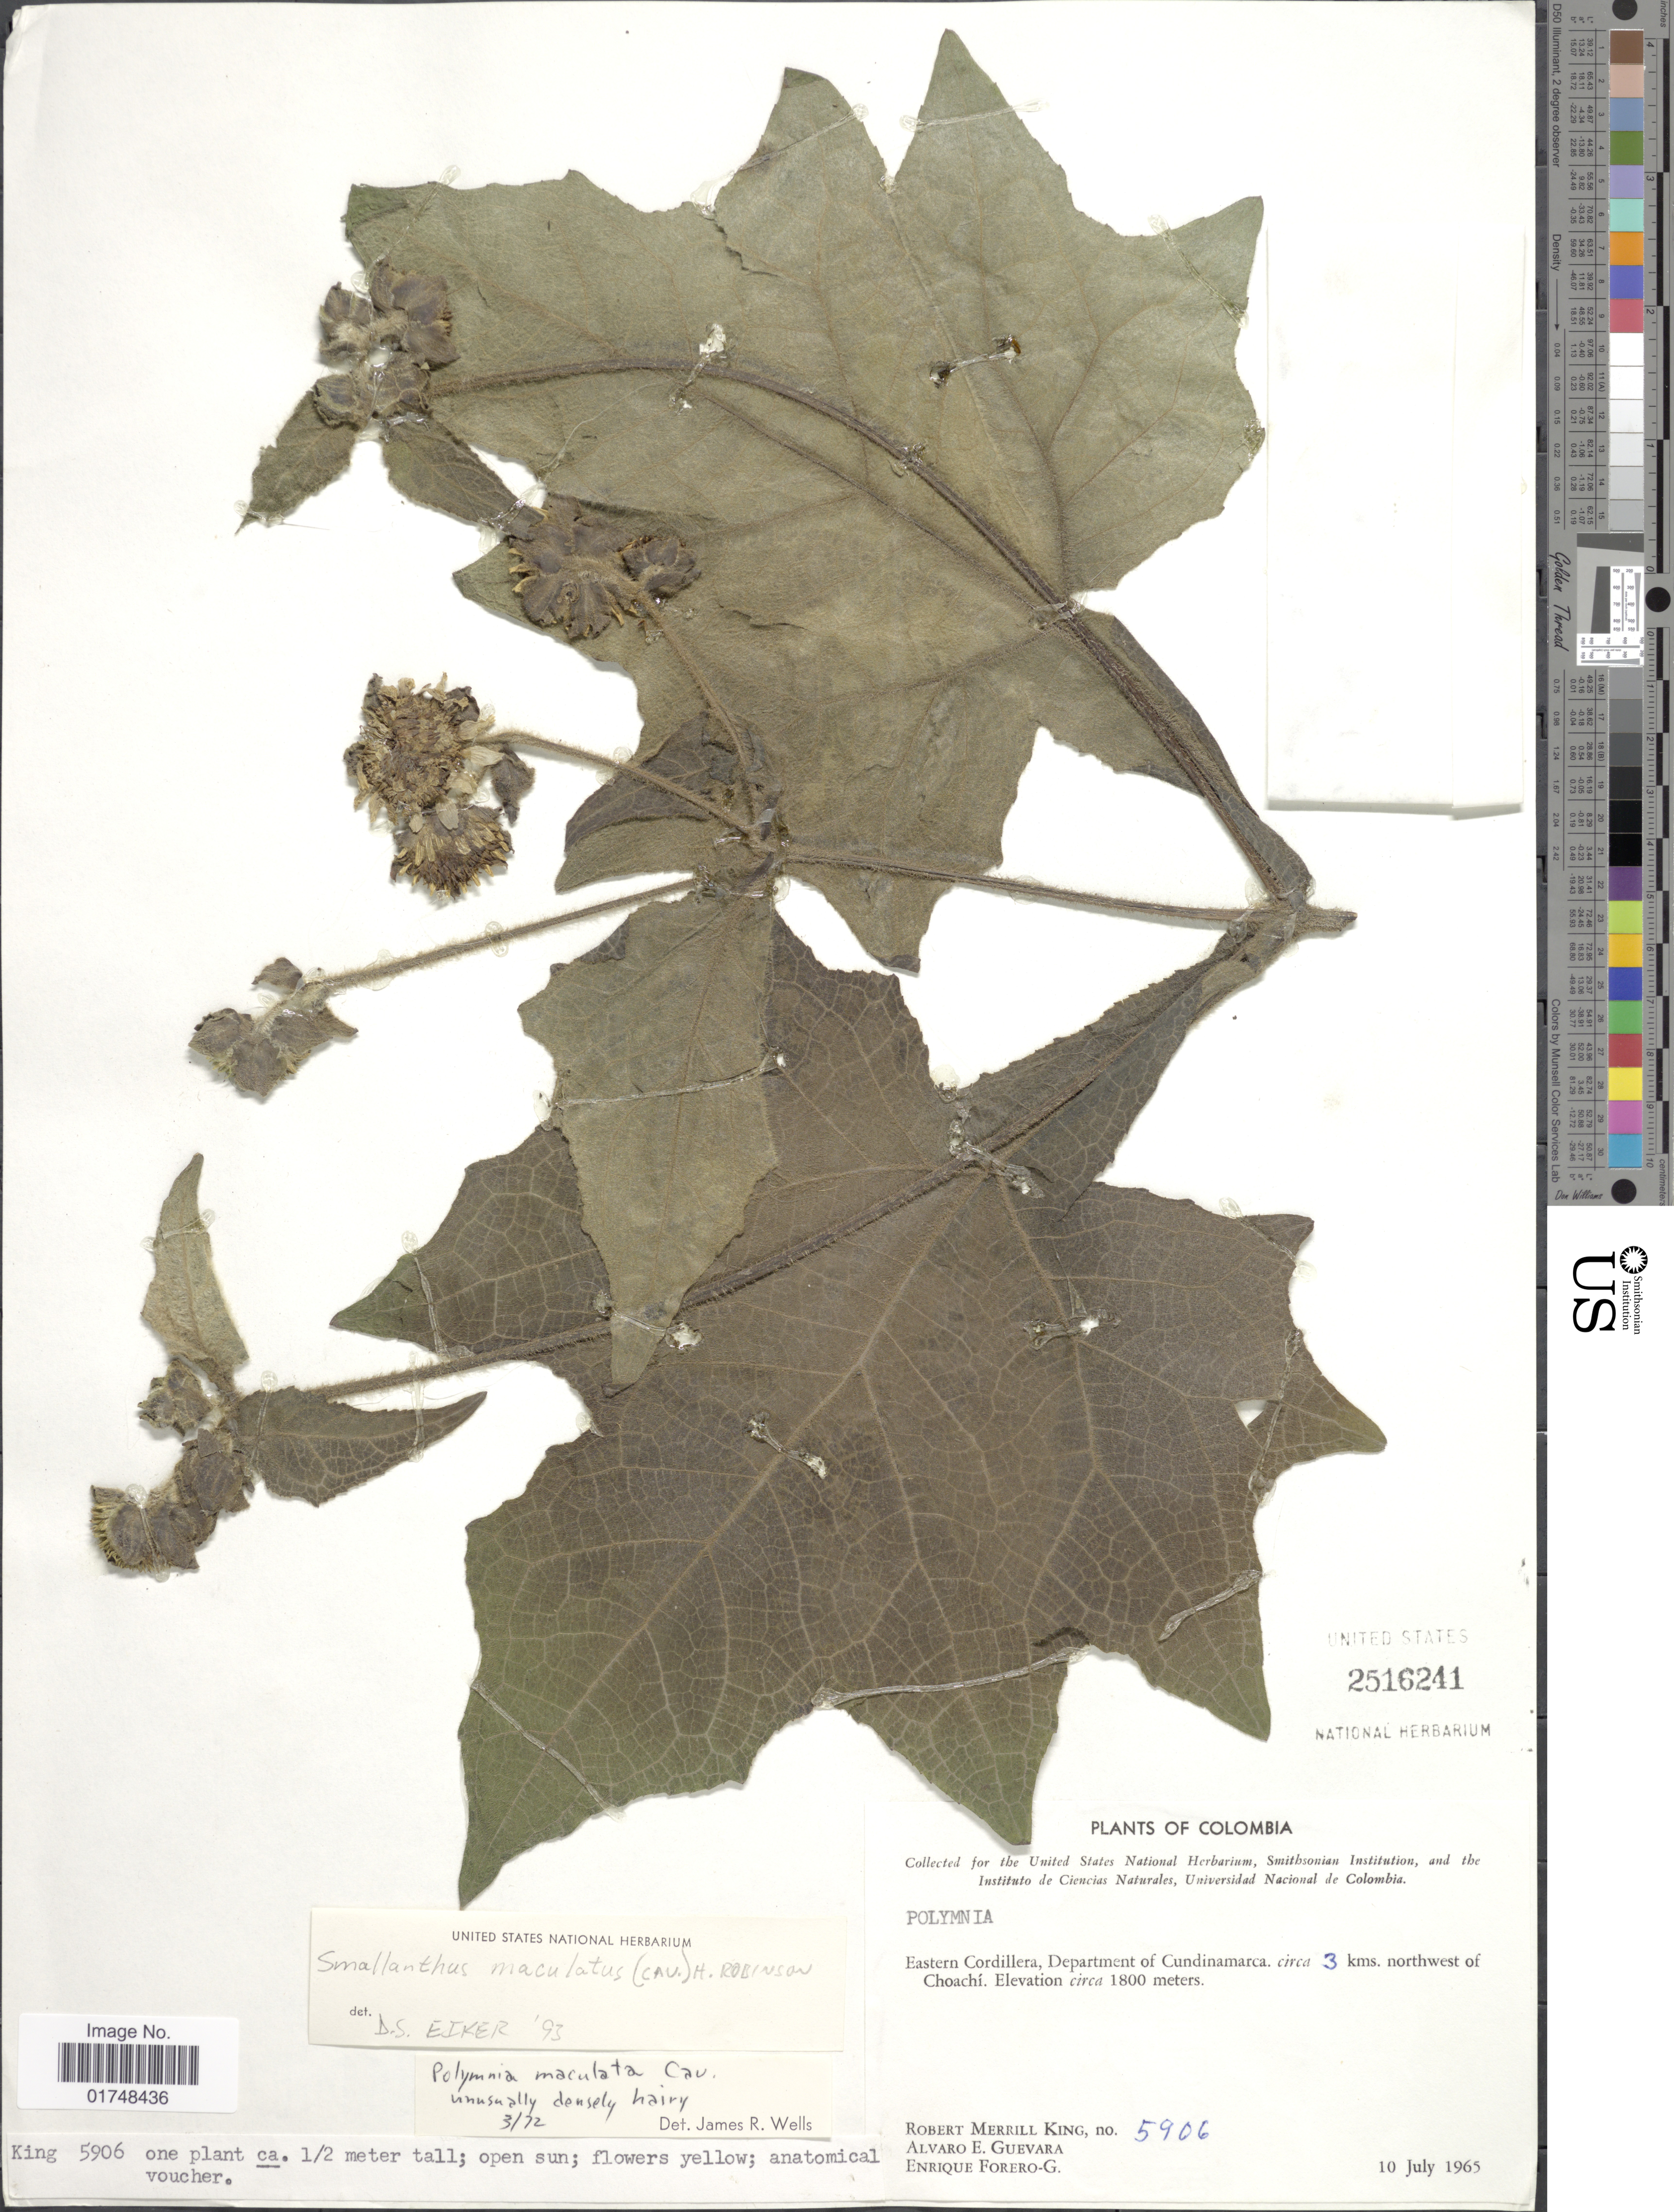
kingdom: Plantae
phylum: Tracheophyta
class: Magnoliopsida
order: Asterales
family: Asteraceae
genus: Smallanthus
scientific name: Smallanthus maculatus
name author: (Cav.) H. Rob.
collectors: R. M. King, A. E. Guevara & E. Forero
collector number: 5906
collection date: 1965-07-10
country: Colombia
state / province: Cundinamarca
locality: Eastern Cordillera, circa 3 kms northwest of Choachi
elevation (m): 1800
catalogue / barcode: US 2516241